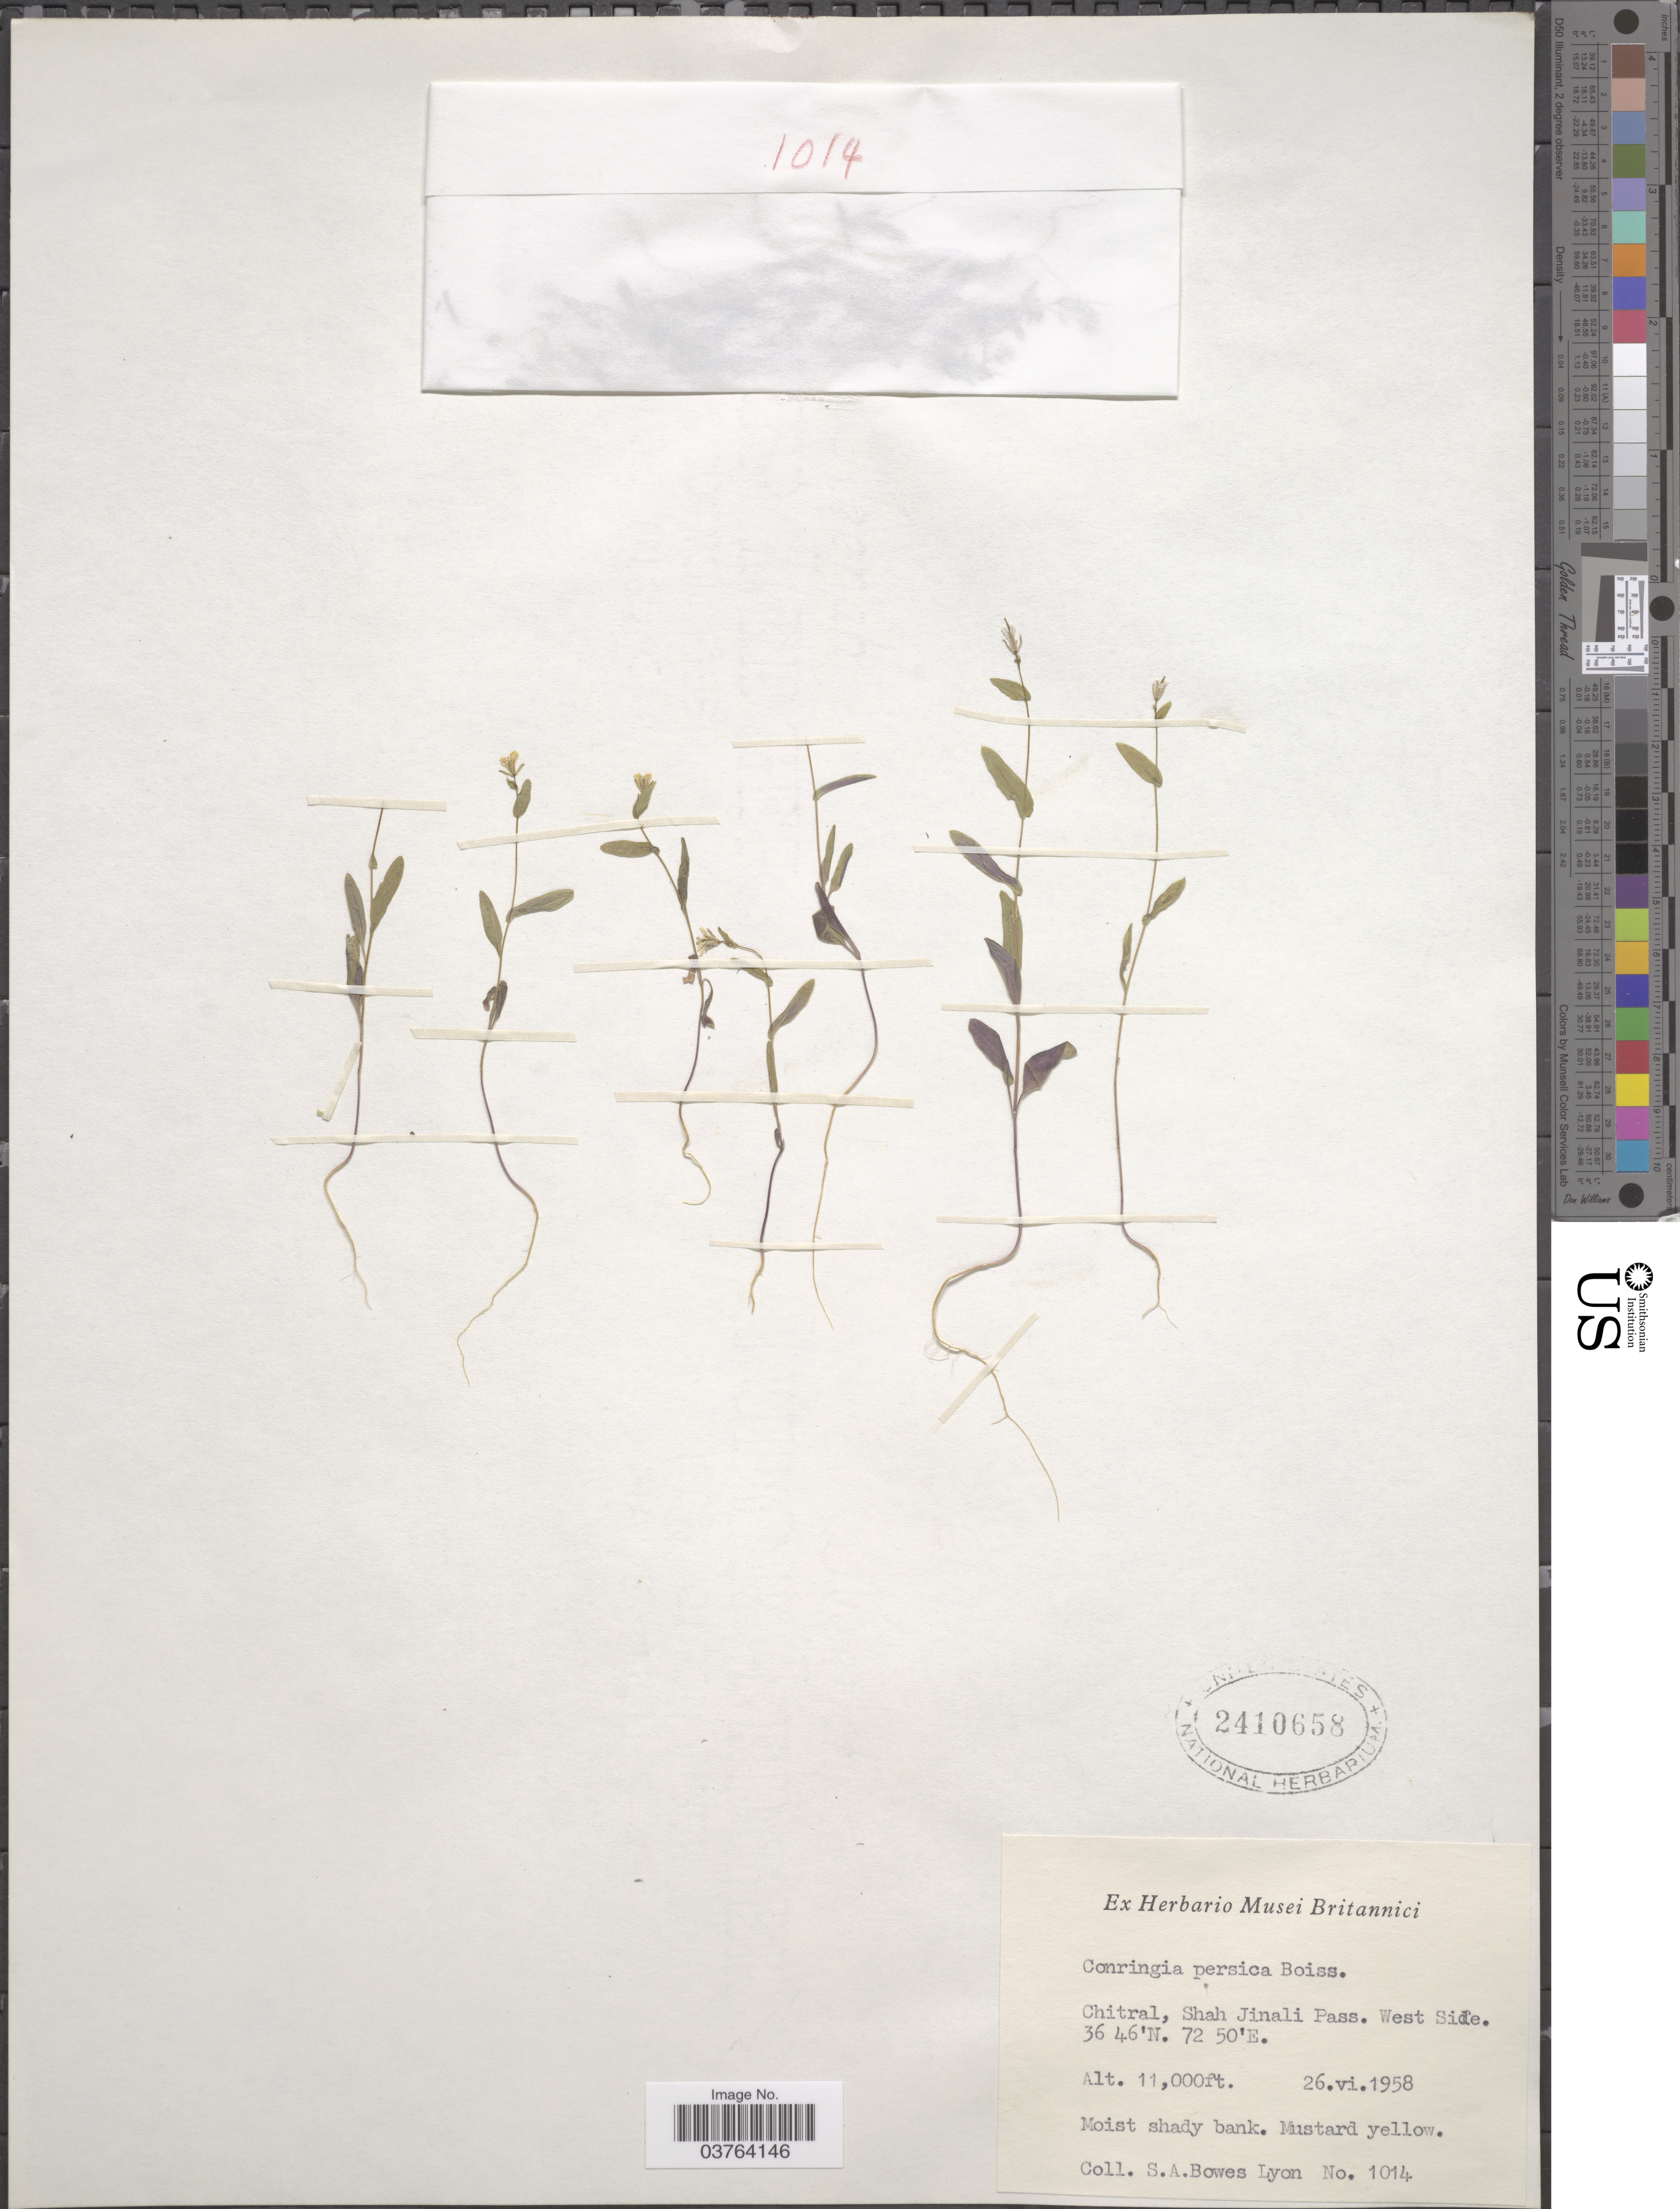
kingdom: Plantae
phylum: Tracheophyta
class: Magnoliopsida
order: Brassicales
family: Brassicaceae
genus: Conringia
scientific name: Conringia persica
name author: Boiss.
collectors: S. Bowes Lyon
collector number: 1014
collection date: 1958-06-26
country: Pakistan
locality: Chitral, Shah Jinali Pass. West Side.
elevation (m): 3353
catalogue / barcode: US 2410658